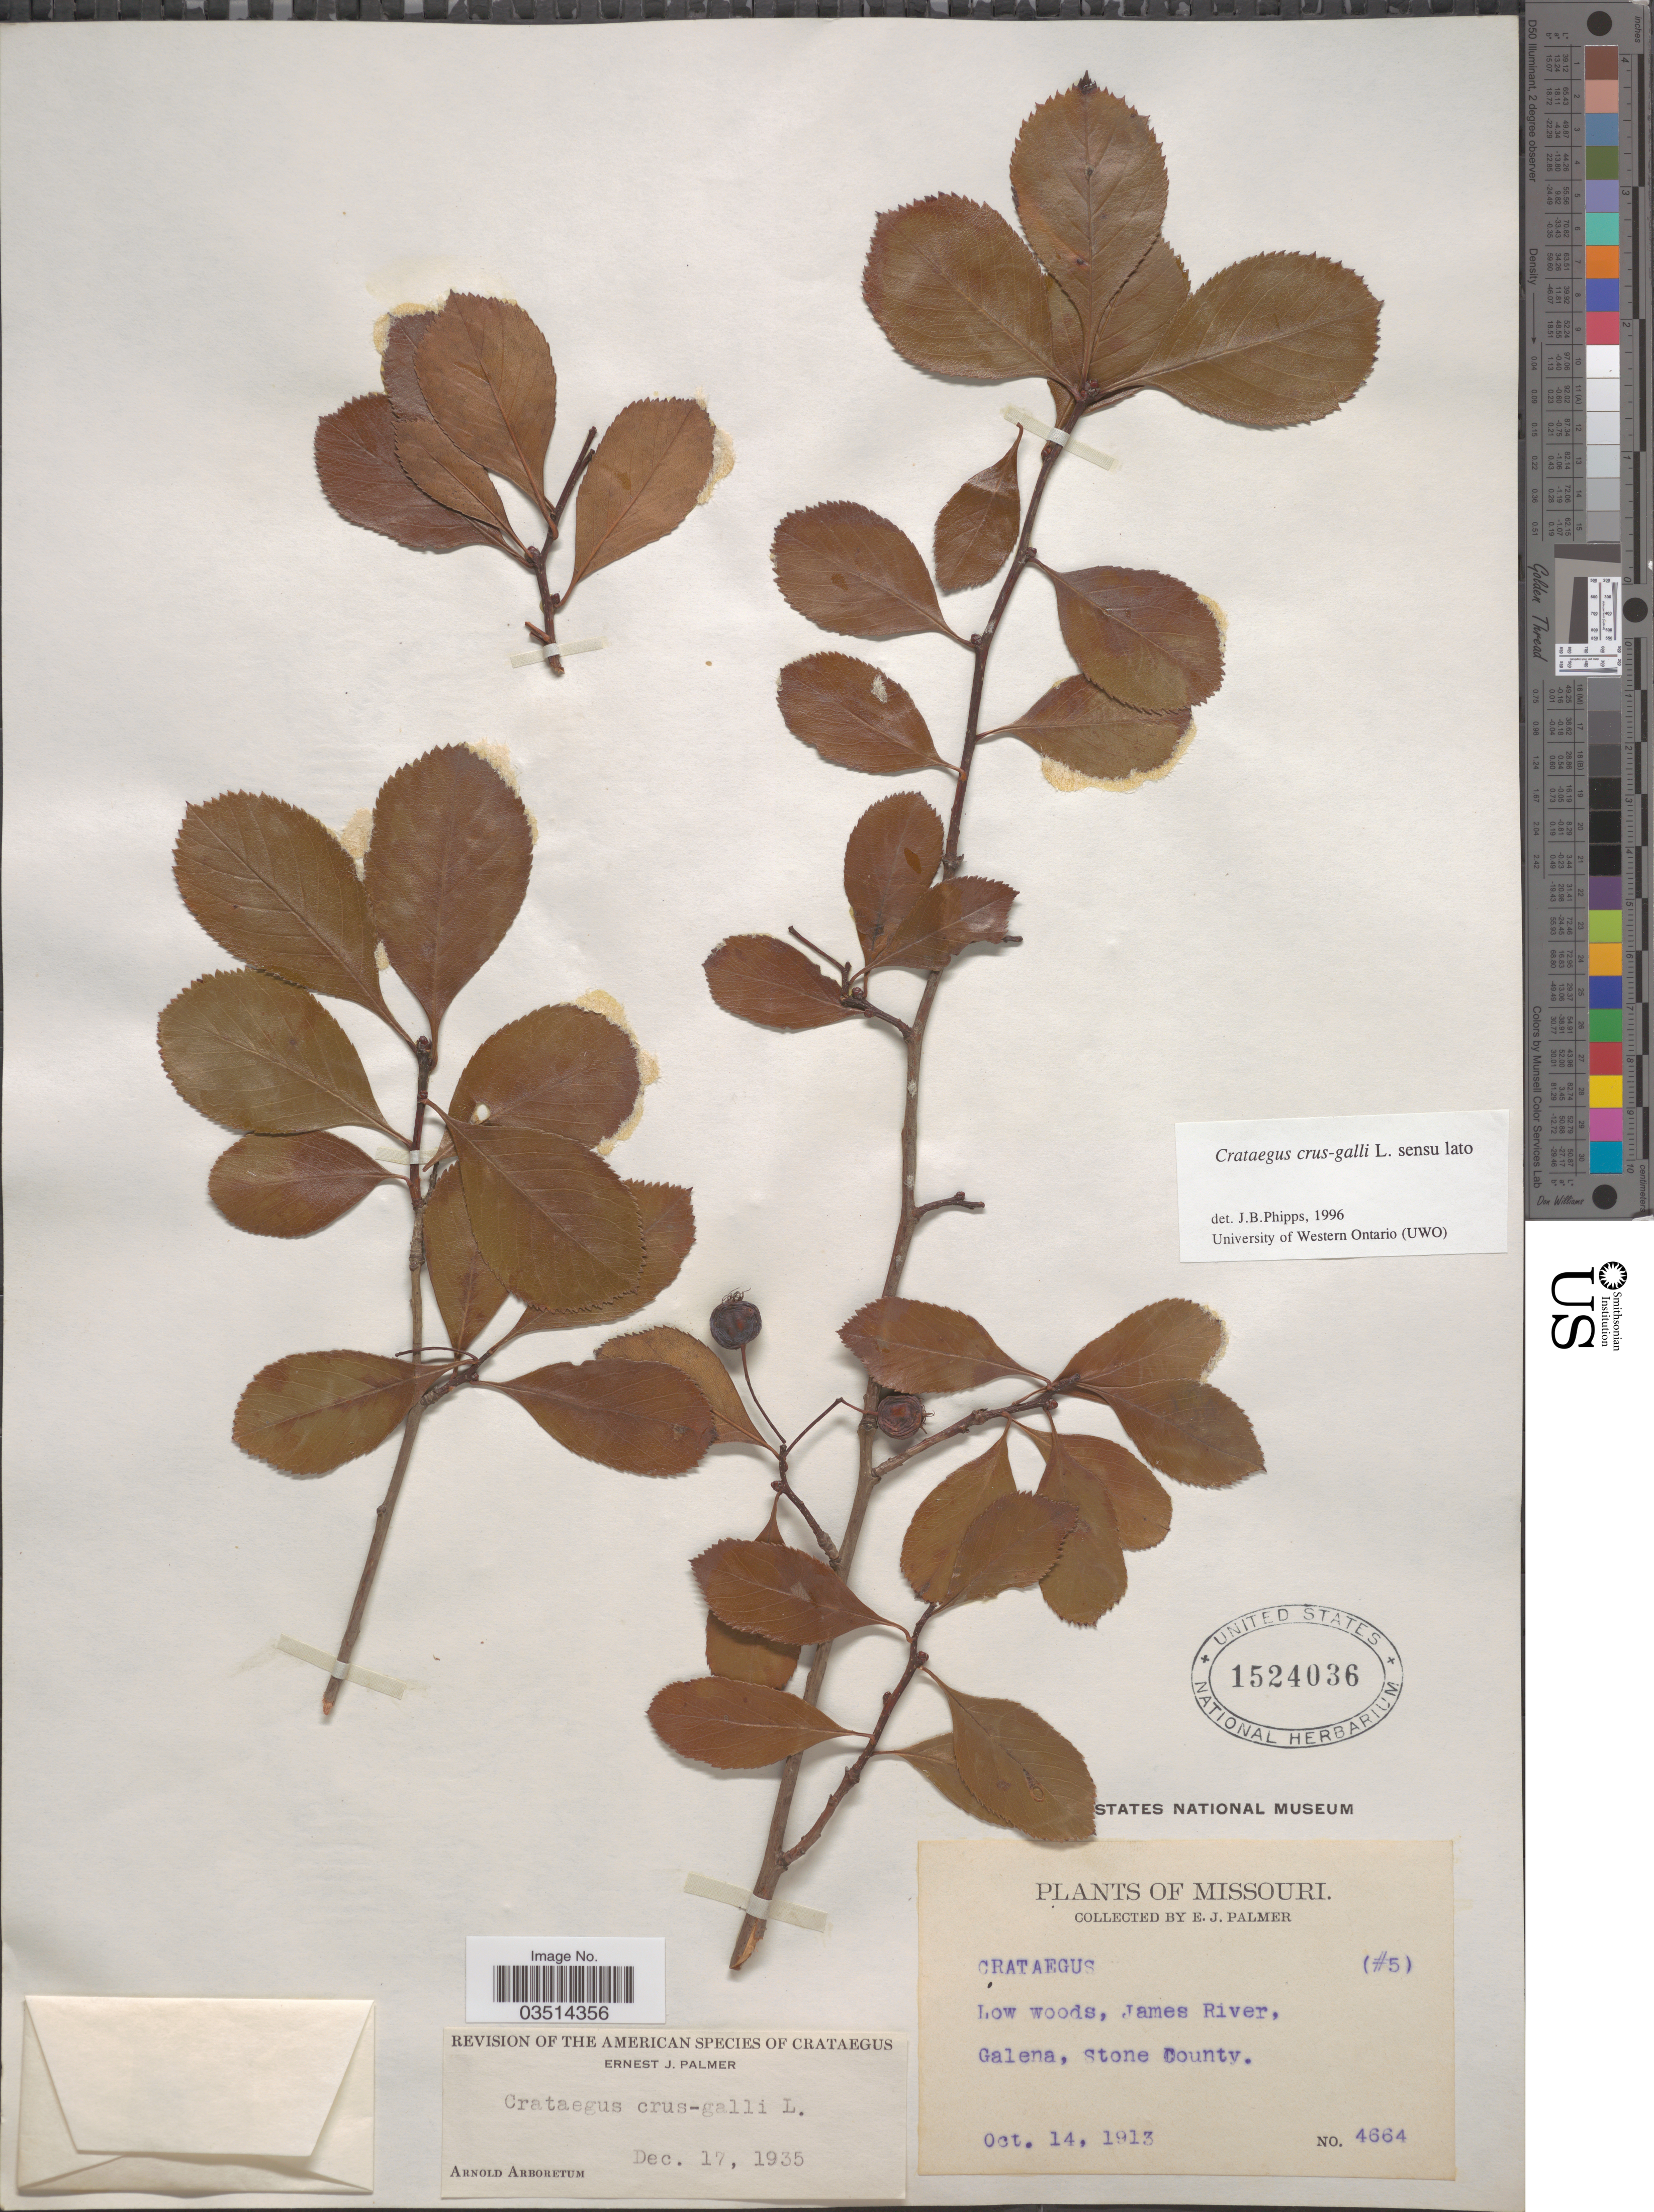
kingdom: Plantae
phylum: Tracheophyta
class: Magnoliopsida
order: Rosales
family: Rosaceae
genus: Crataegus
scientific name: Crataegus crus-galli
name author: L.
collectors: E. J. Palmer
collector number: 4664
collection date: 1913-10-14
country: United States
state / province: Missouri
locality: Low woods, James River, Galena, Stone County.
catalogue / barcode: US 1524036